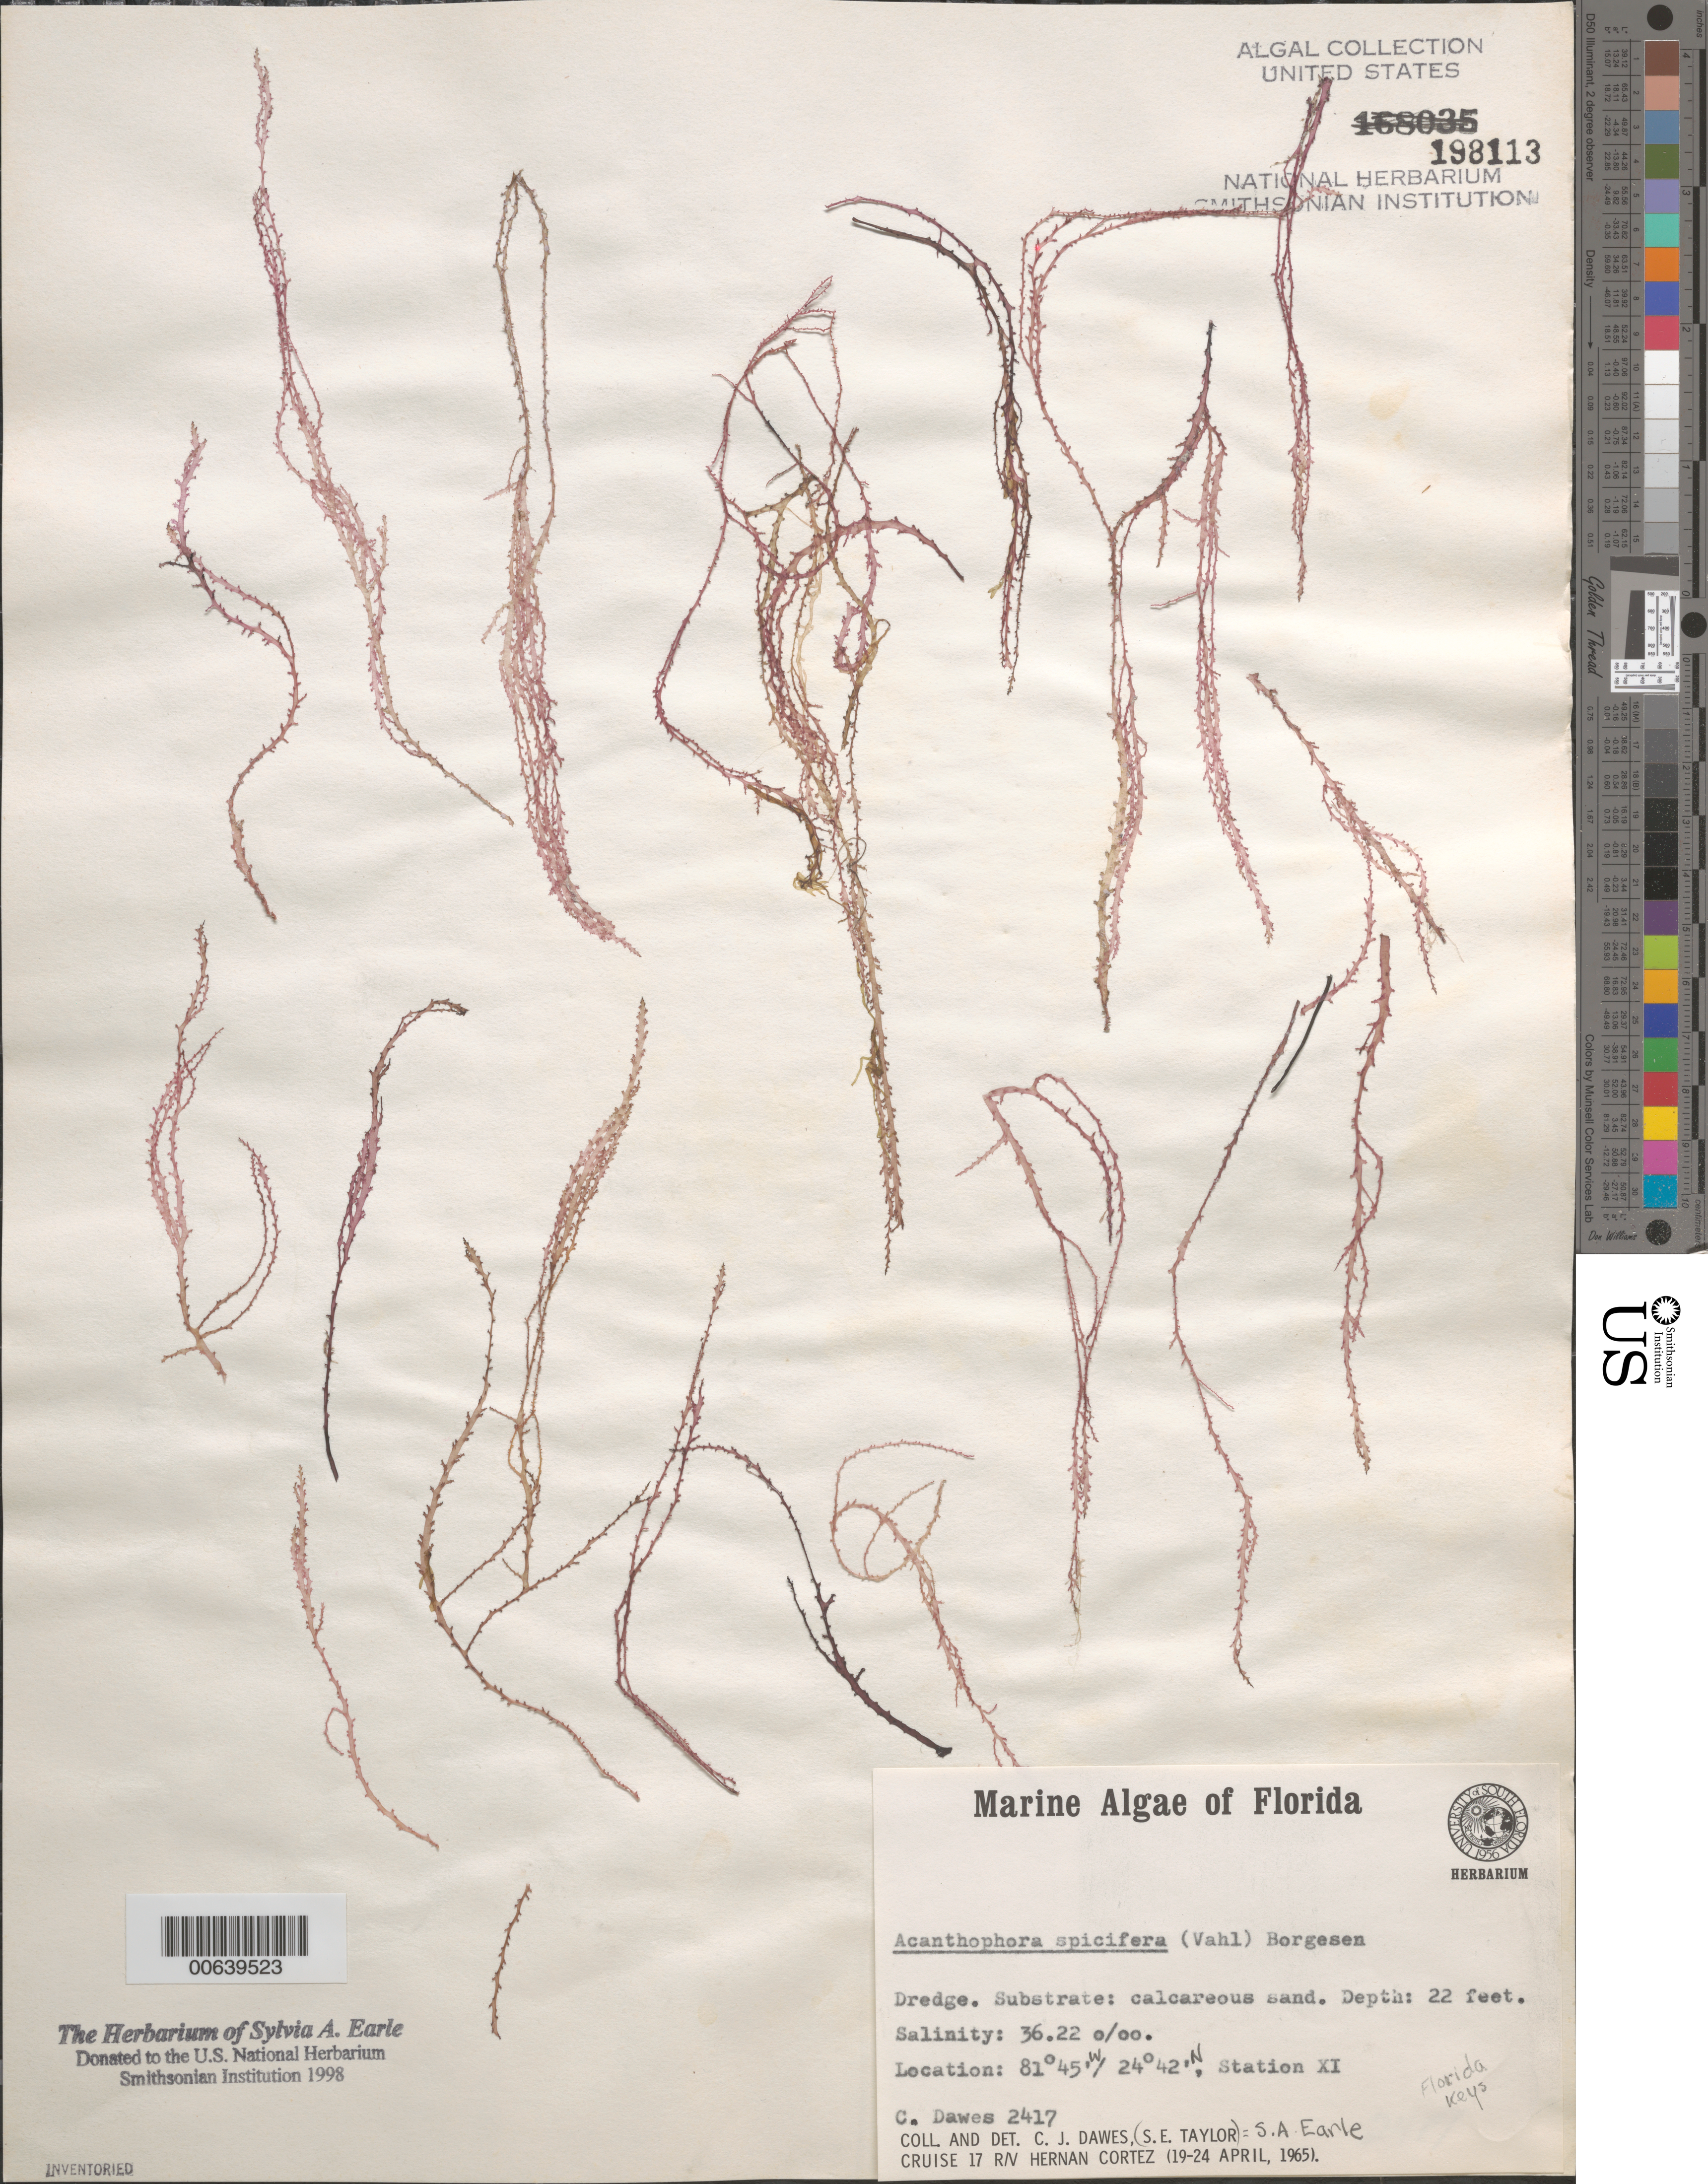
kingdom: Plantae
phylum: Rhodophyta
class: Florideophyceae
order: Ceramiales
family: Rhodomelaceae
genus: Acanthophora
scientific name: Acanthophora spicifera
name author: (Vahl) Børgesen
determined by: Dawes, C. J.; Earle, S. A.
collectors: C. Dawes & S. A. Earle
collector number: Cjd 2417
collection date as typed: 19 Apr 1965 to 24 Apr 1965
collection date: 1965-04-19/1965-04-24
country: United States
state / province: Florida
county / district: Monroe County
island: Florida Keys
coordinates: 24 42' N, 81 45' W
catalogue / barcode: US 198113